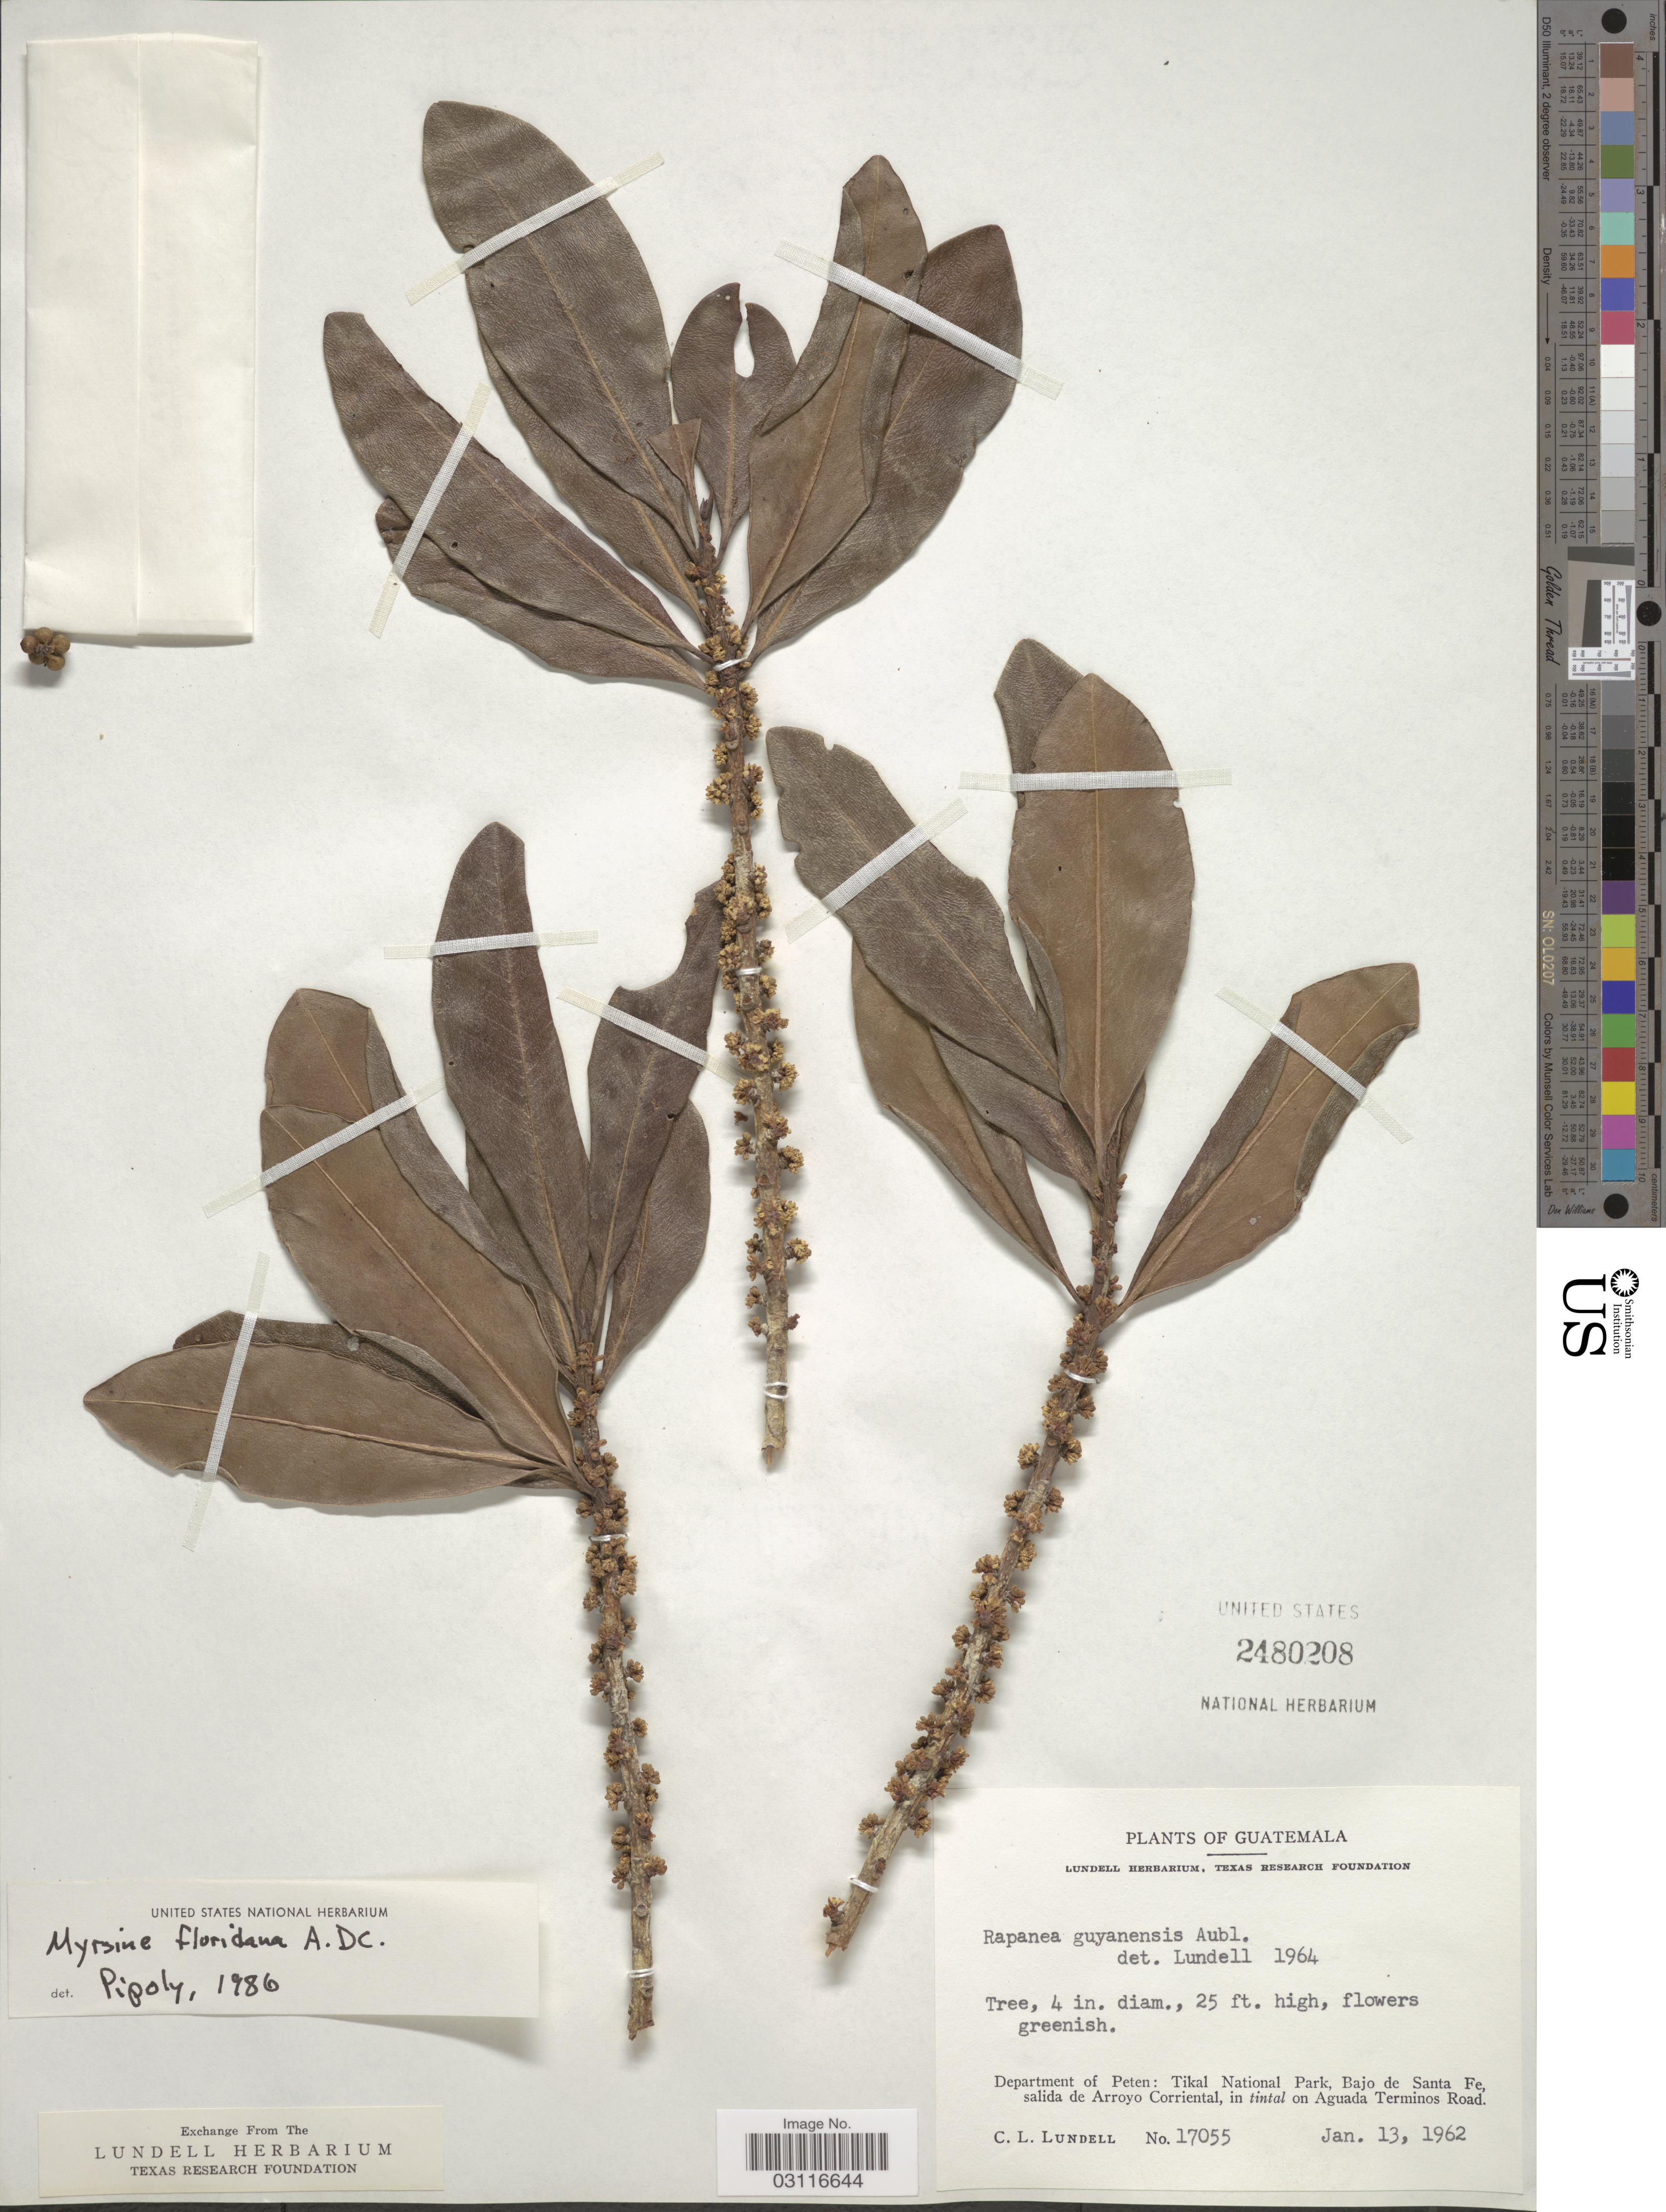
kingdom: Plantae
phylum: Tracheophyta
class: Magnoliopsida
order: Ericales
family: Primulaceae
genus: Myrsine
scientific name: Myrsine floridana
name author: A. DC.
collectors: C. L. Lundell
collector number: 17055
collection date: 1962-01-13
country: Guatemala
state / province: El Petén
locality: Department of Peten: Tikal National Park, Bajo de Santa Fe, salida de Arroyo Corriental, in tintal on Aguada Terminos Road.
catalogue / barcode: US 2480208